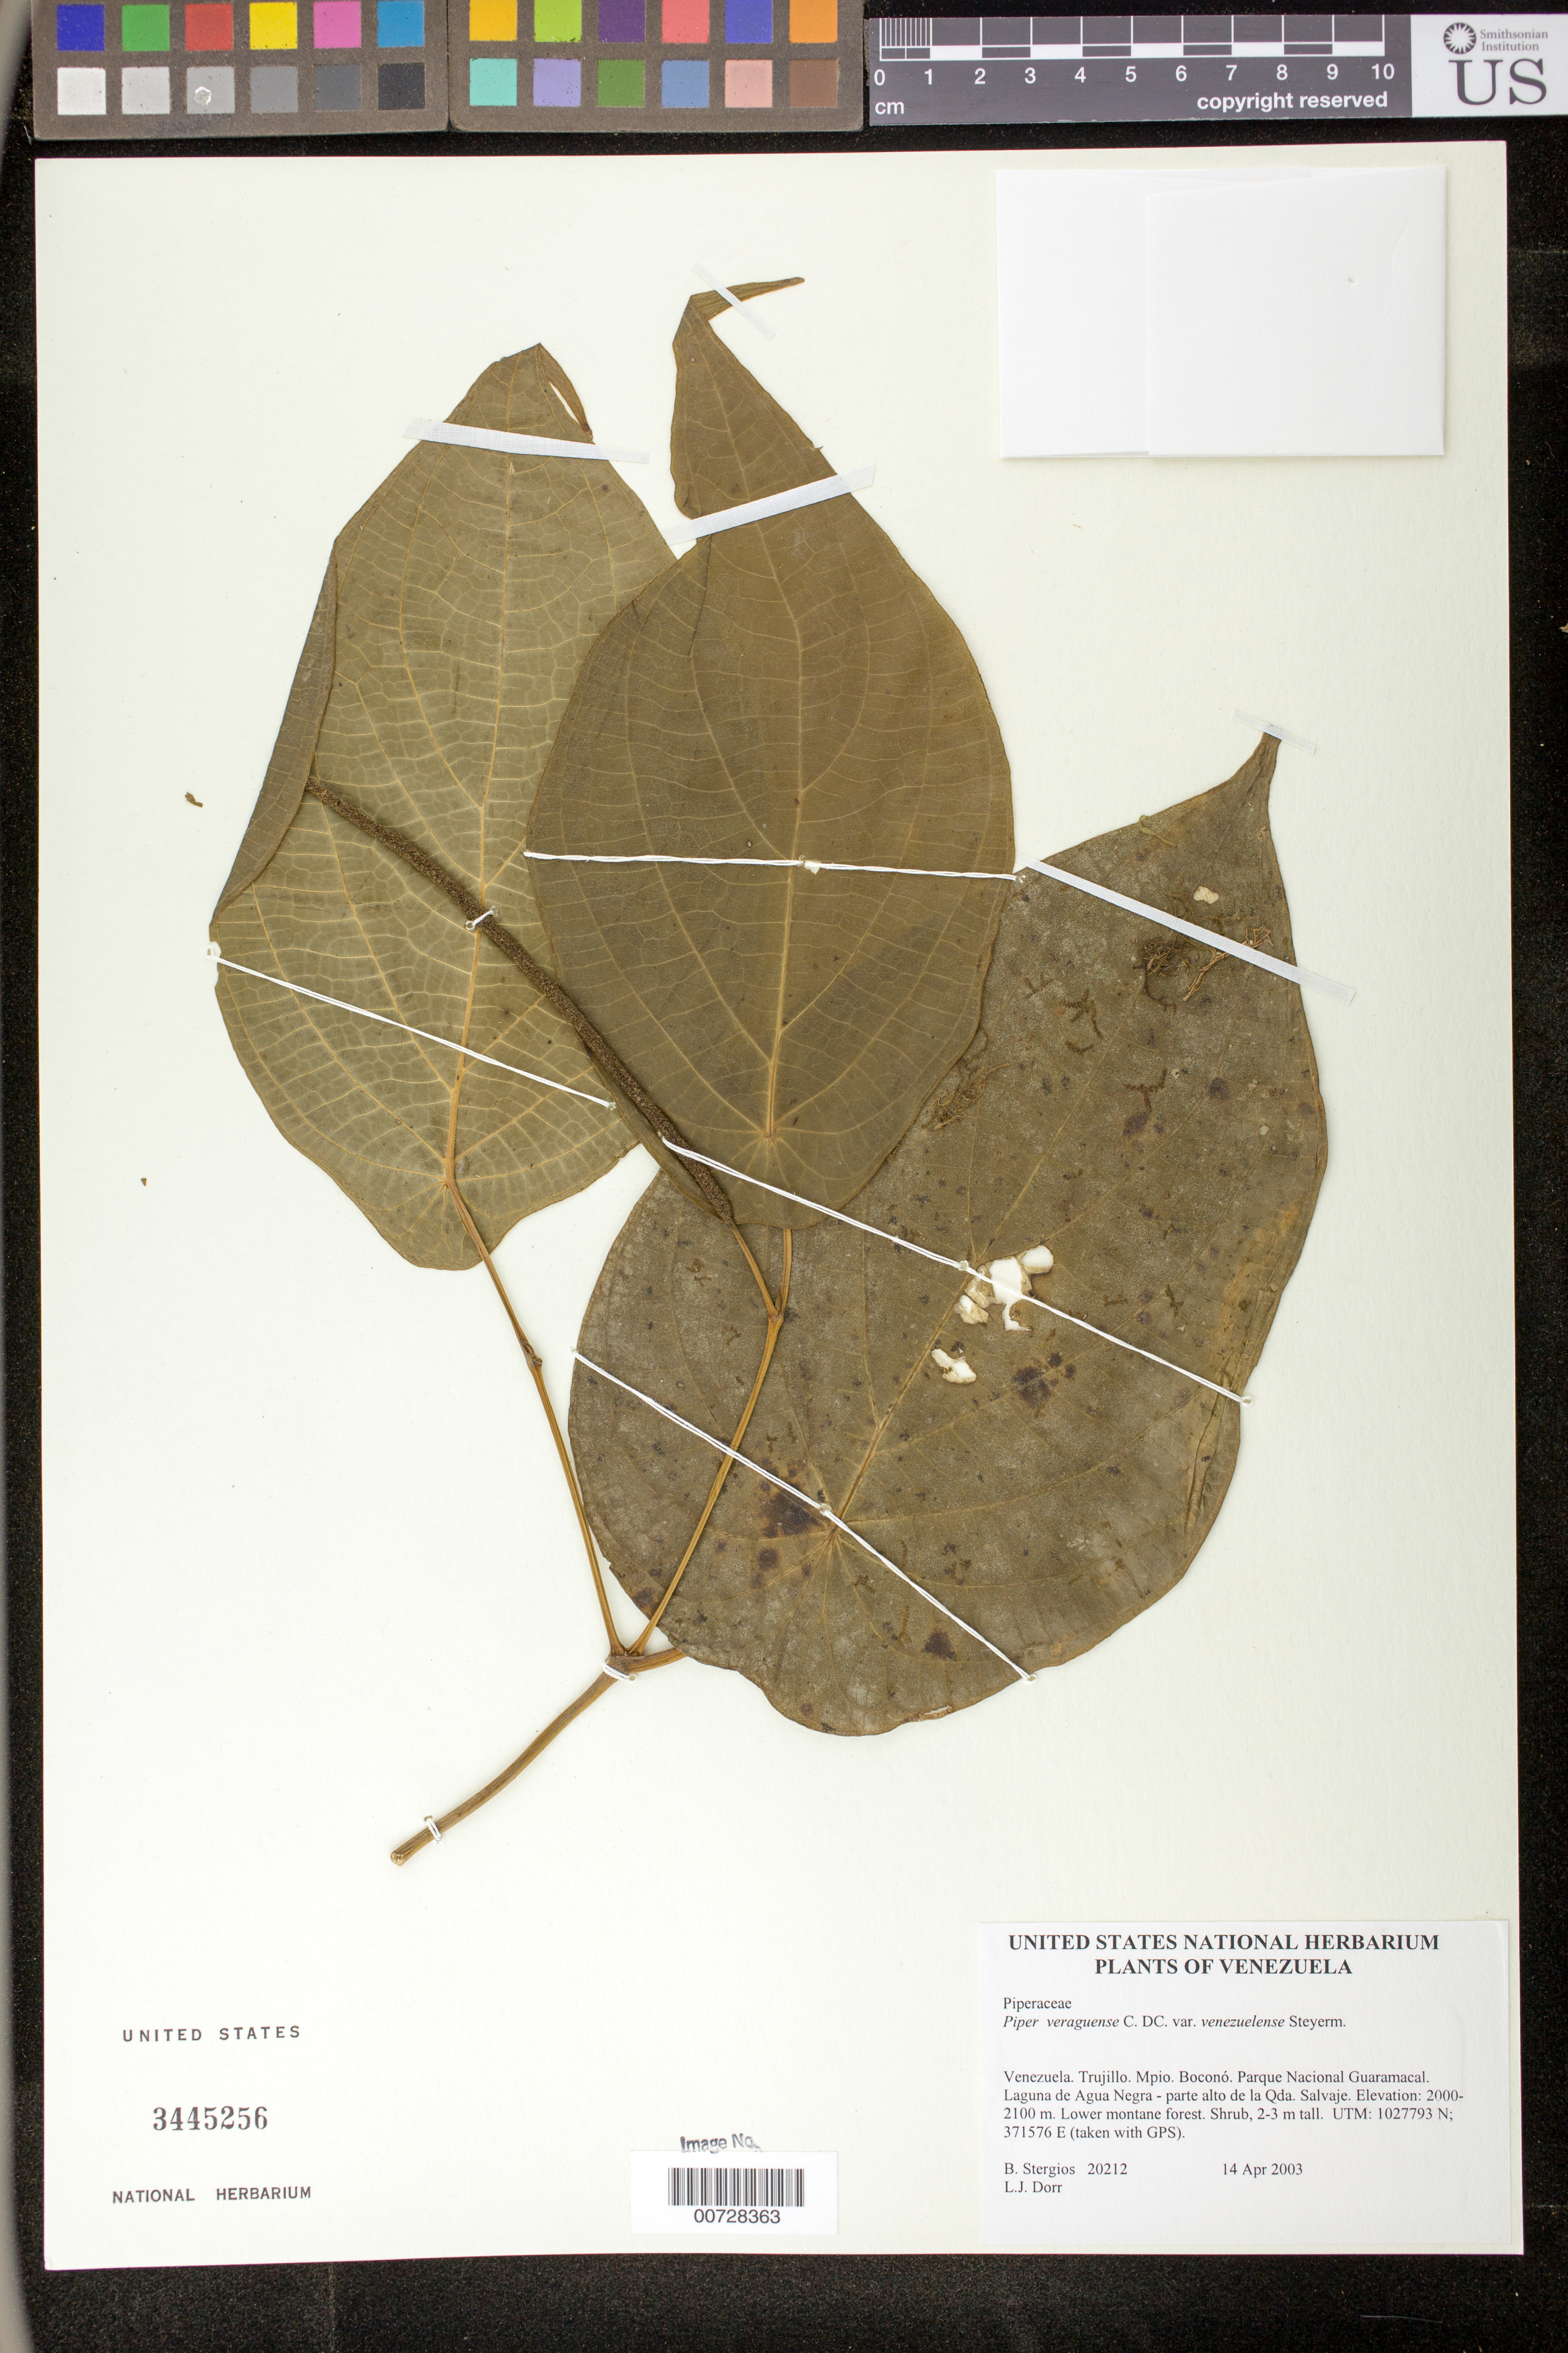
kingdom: Plantae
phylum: Tracheophyta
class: Magnoliopsida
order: Piperales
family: Piperaceae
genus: Piper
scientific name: Piper veraguense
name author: C. DC.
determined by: Dorr, L. J., (BOT), Smithsonian Institution - National Museum of Natural History (UNITED STATES)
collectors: B. G. Stergios & L. J. Dorr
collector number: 20212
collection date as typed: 14 Apr 2003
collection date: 2003-04-14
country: Venezuela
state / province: Trujillo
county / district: Boconó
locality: Parque Nacional Guaramacal. Laguna de Agua Negra - parte alto de la Qda. Salvaje.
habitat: Lower montane forest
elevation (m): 2000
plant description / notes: PORT, US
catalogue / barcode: US 3445256